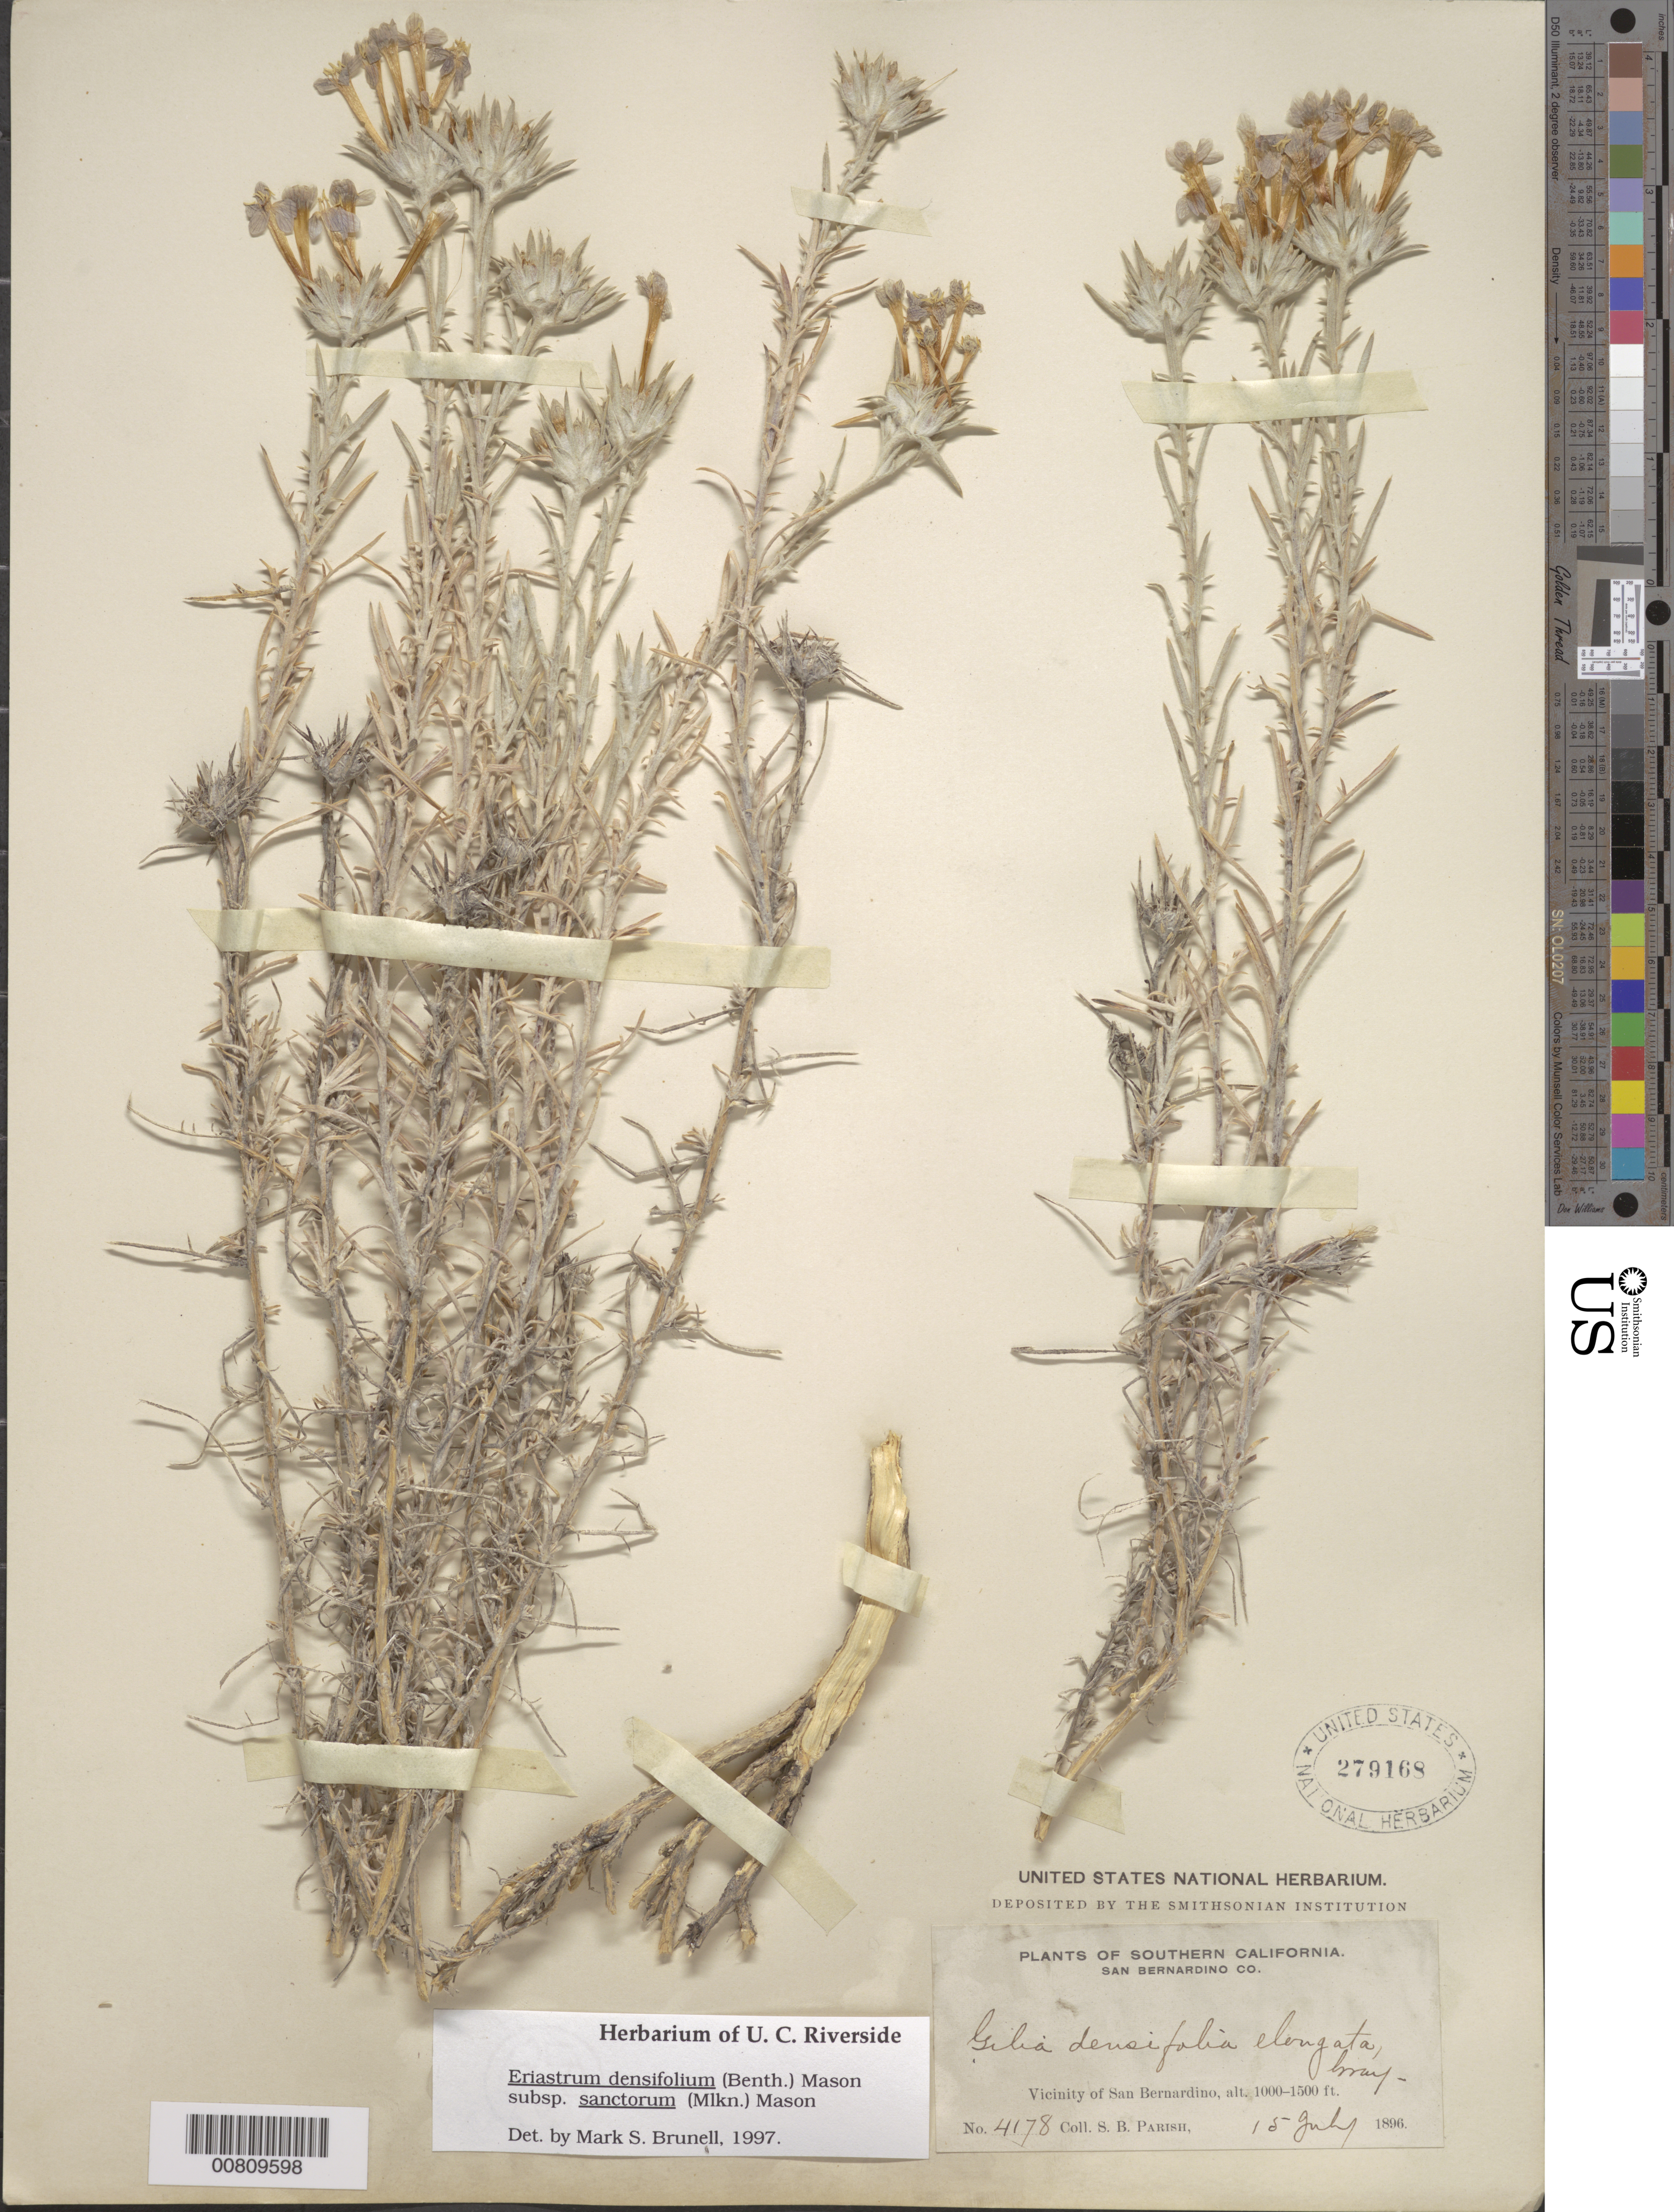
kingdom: Plantae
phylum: Tracheophyta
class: Magnoliopsida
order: Ericales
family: Polemoniaceae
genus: Eriastrum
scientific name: Eriastrum densifolium subsp. sanctorum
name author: (Benth.) H. Mason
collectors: S. B. Parish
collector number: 4178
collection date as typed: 15 Jul 1896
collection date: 1896-07-15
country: United States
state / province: California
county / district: San Bernardino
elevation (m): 305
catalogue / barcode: US 279168